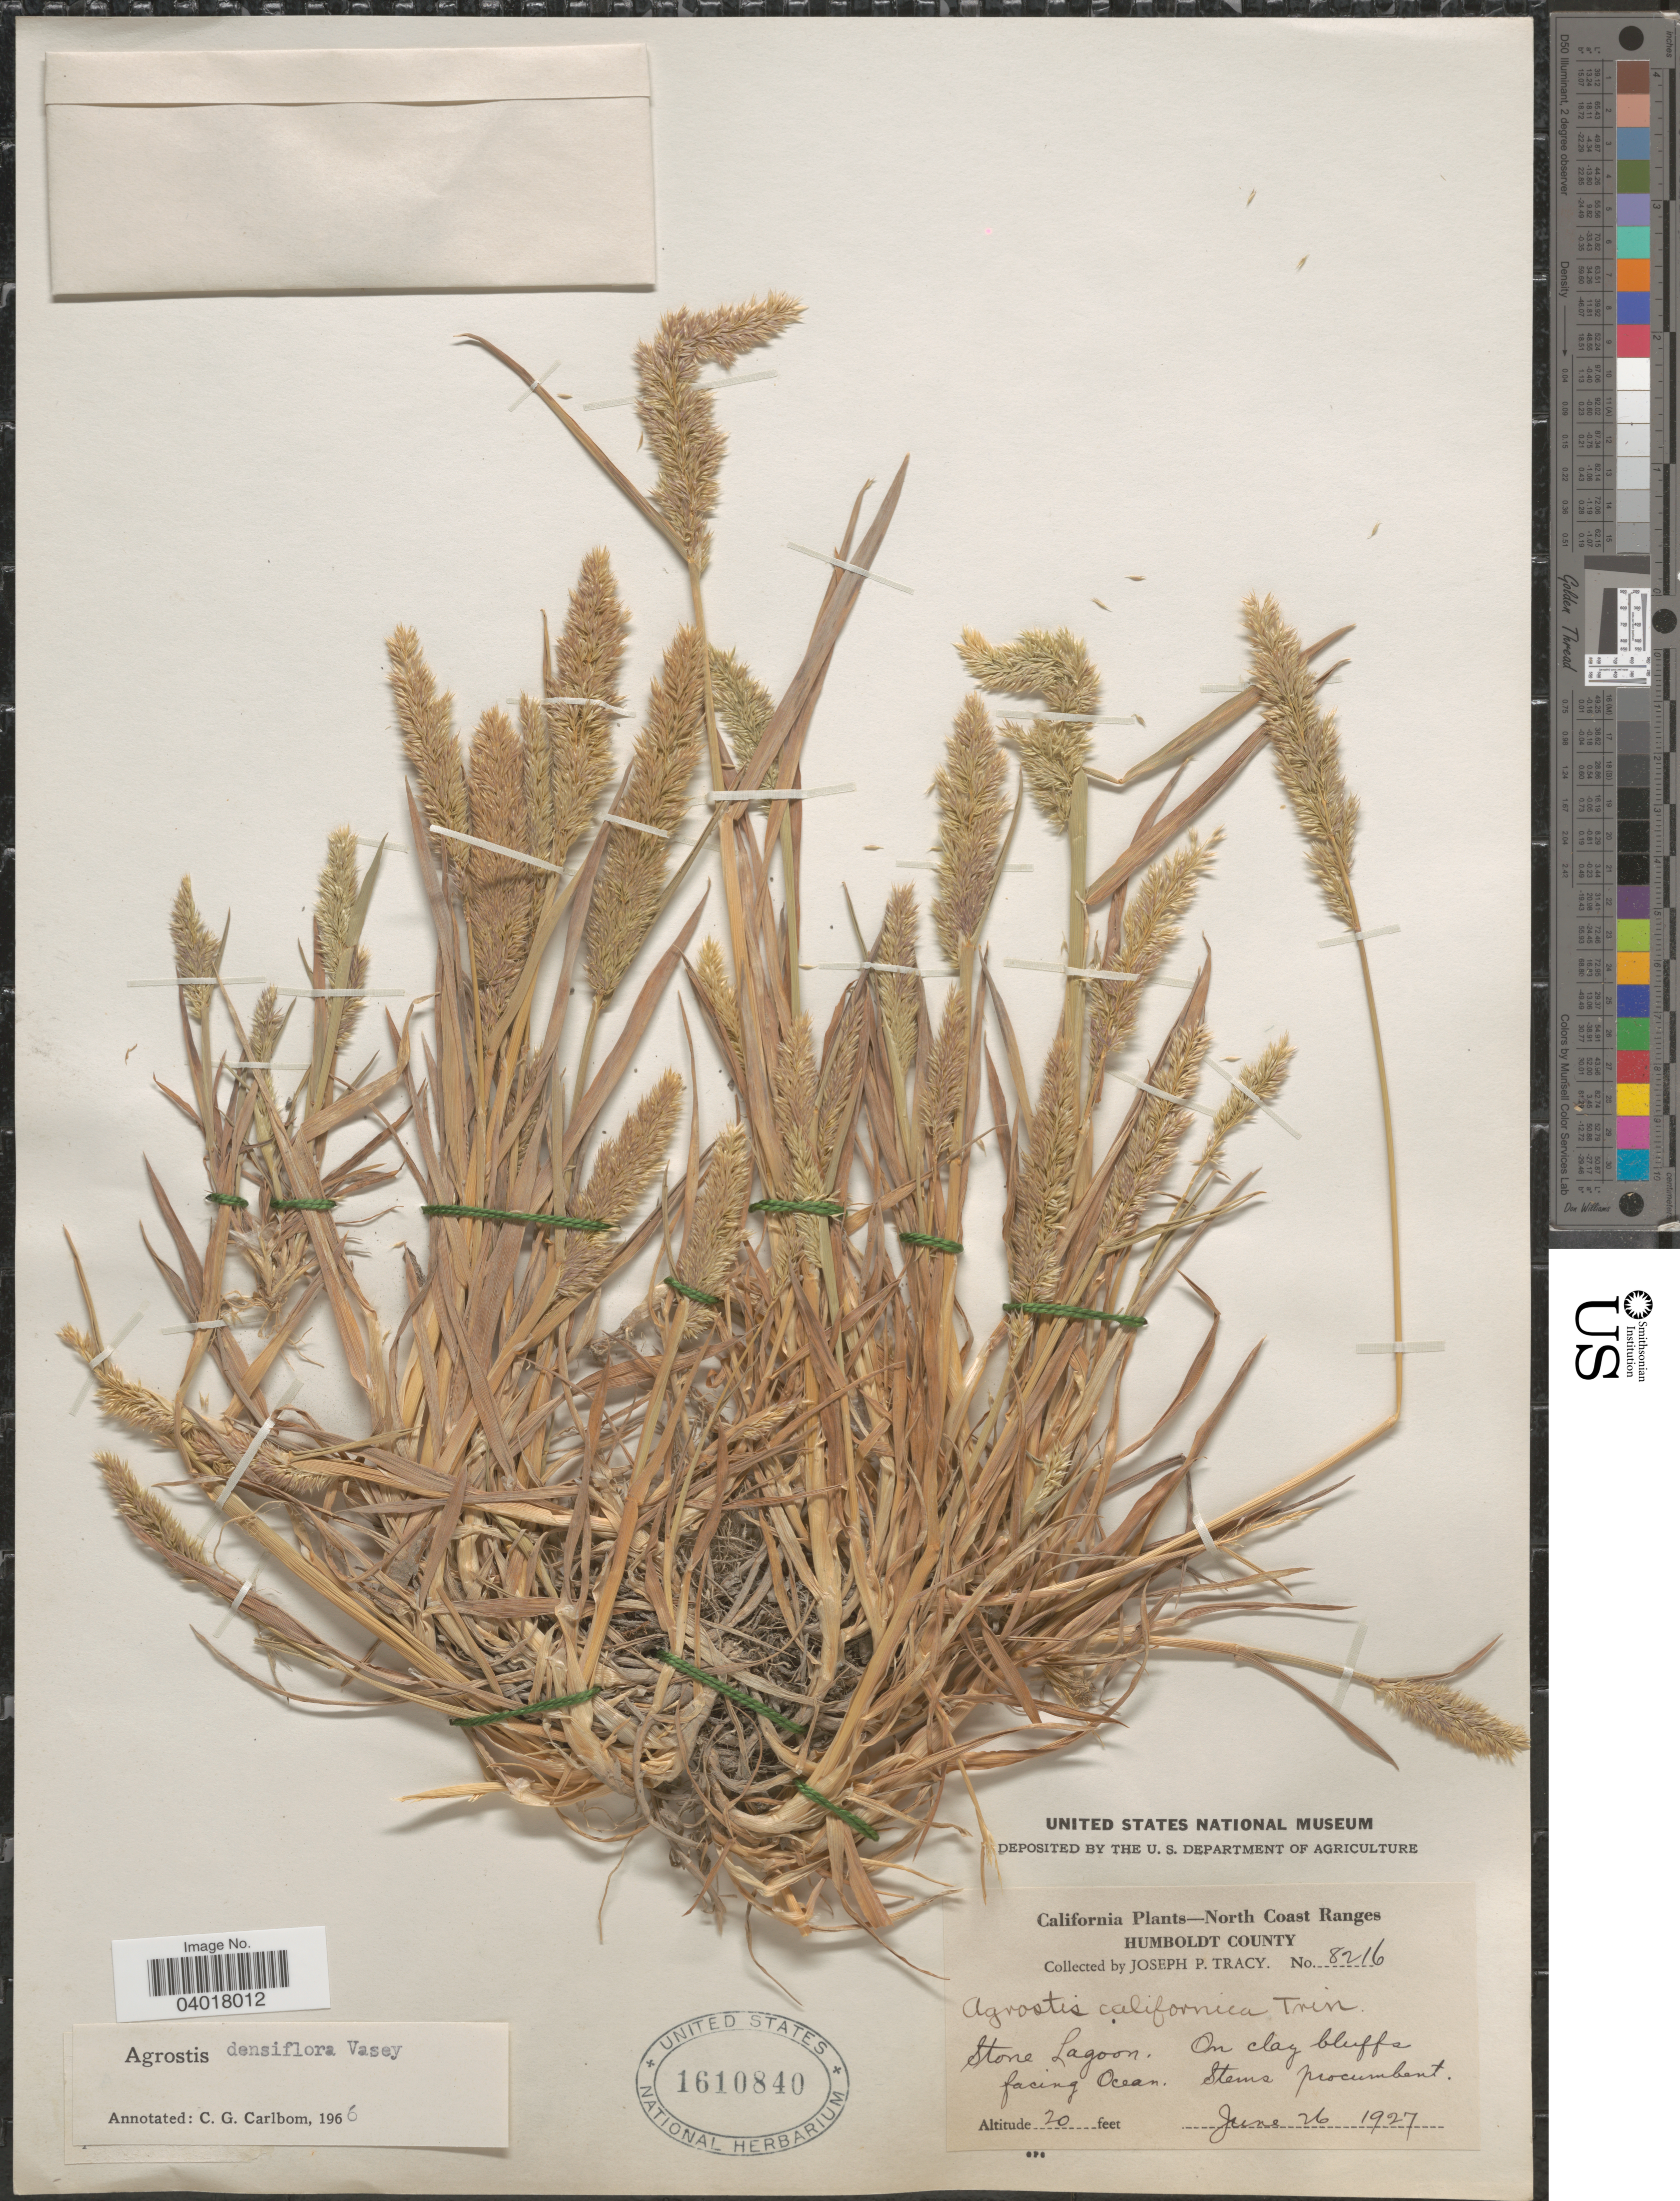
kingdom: Plantae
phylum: Tracheophyta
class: Liliopsida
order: Poales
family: Poaceae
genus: Agrostis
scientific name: Agrostis densiflora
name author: Vasey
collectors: J. Tracy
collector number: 8216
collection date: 1927-06-26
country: United States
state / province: California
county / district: Humboldt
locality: North Coast Ranges. Humboldt County. Stone Lagoon.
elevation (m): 6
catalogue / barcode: US 1610840